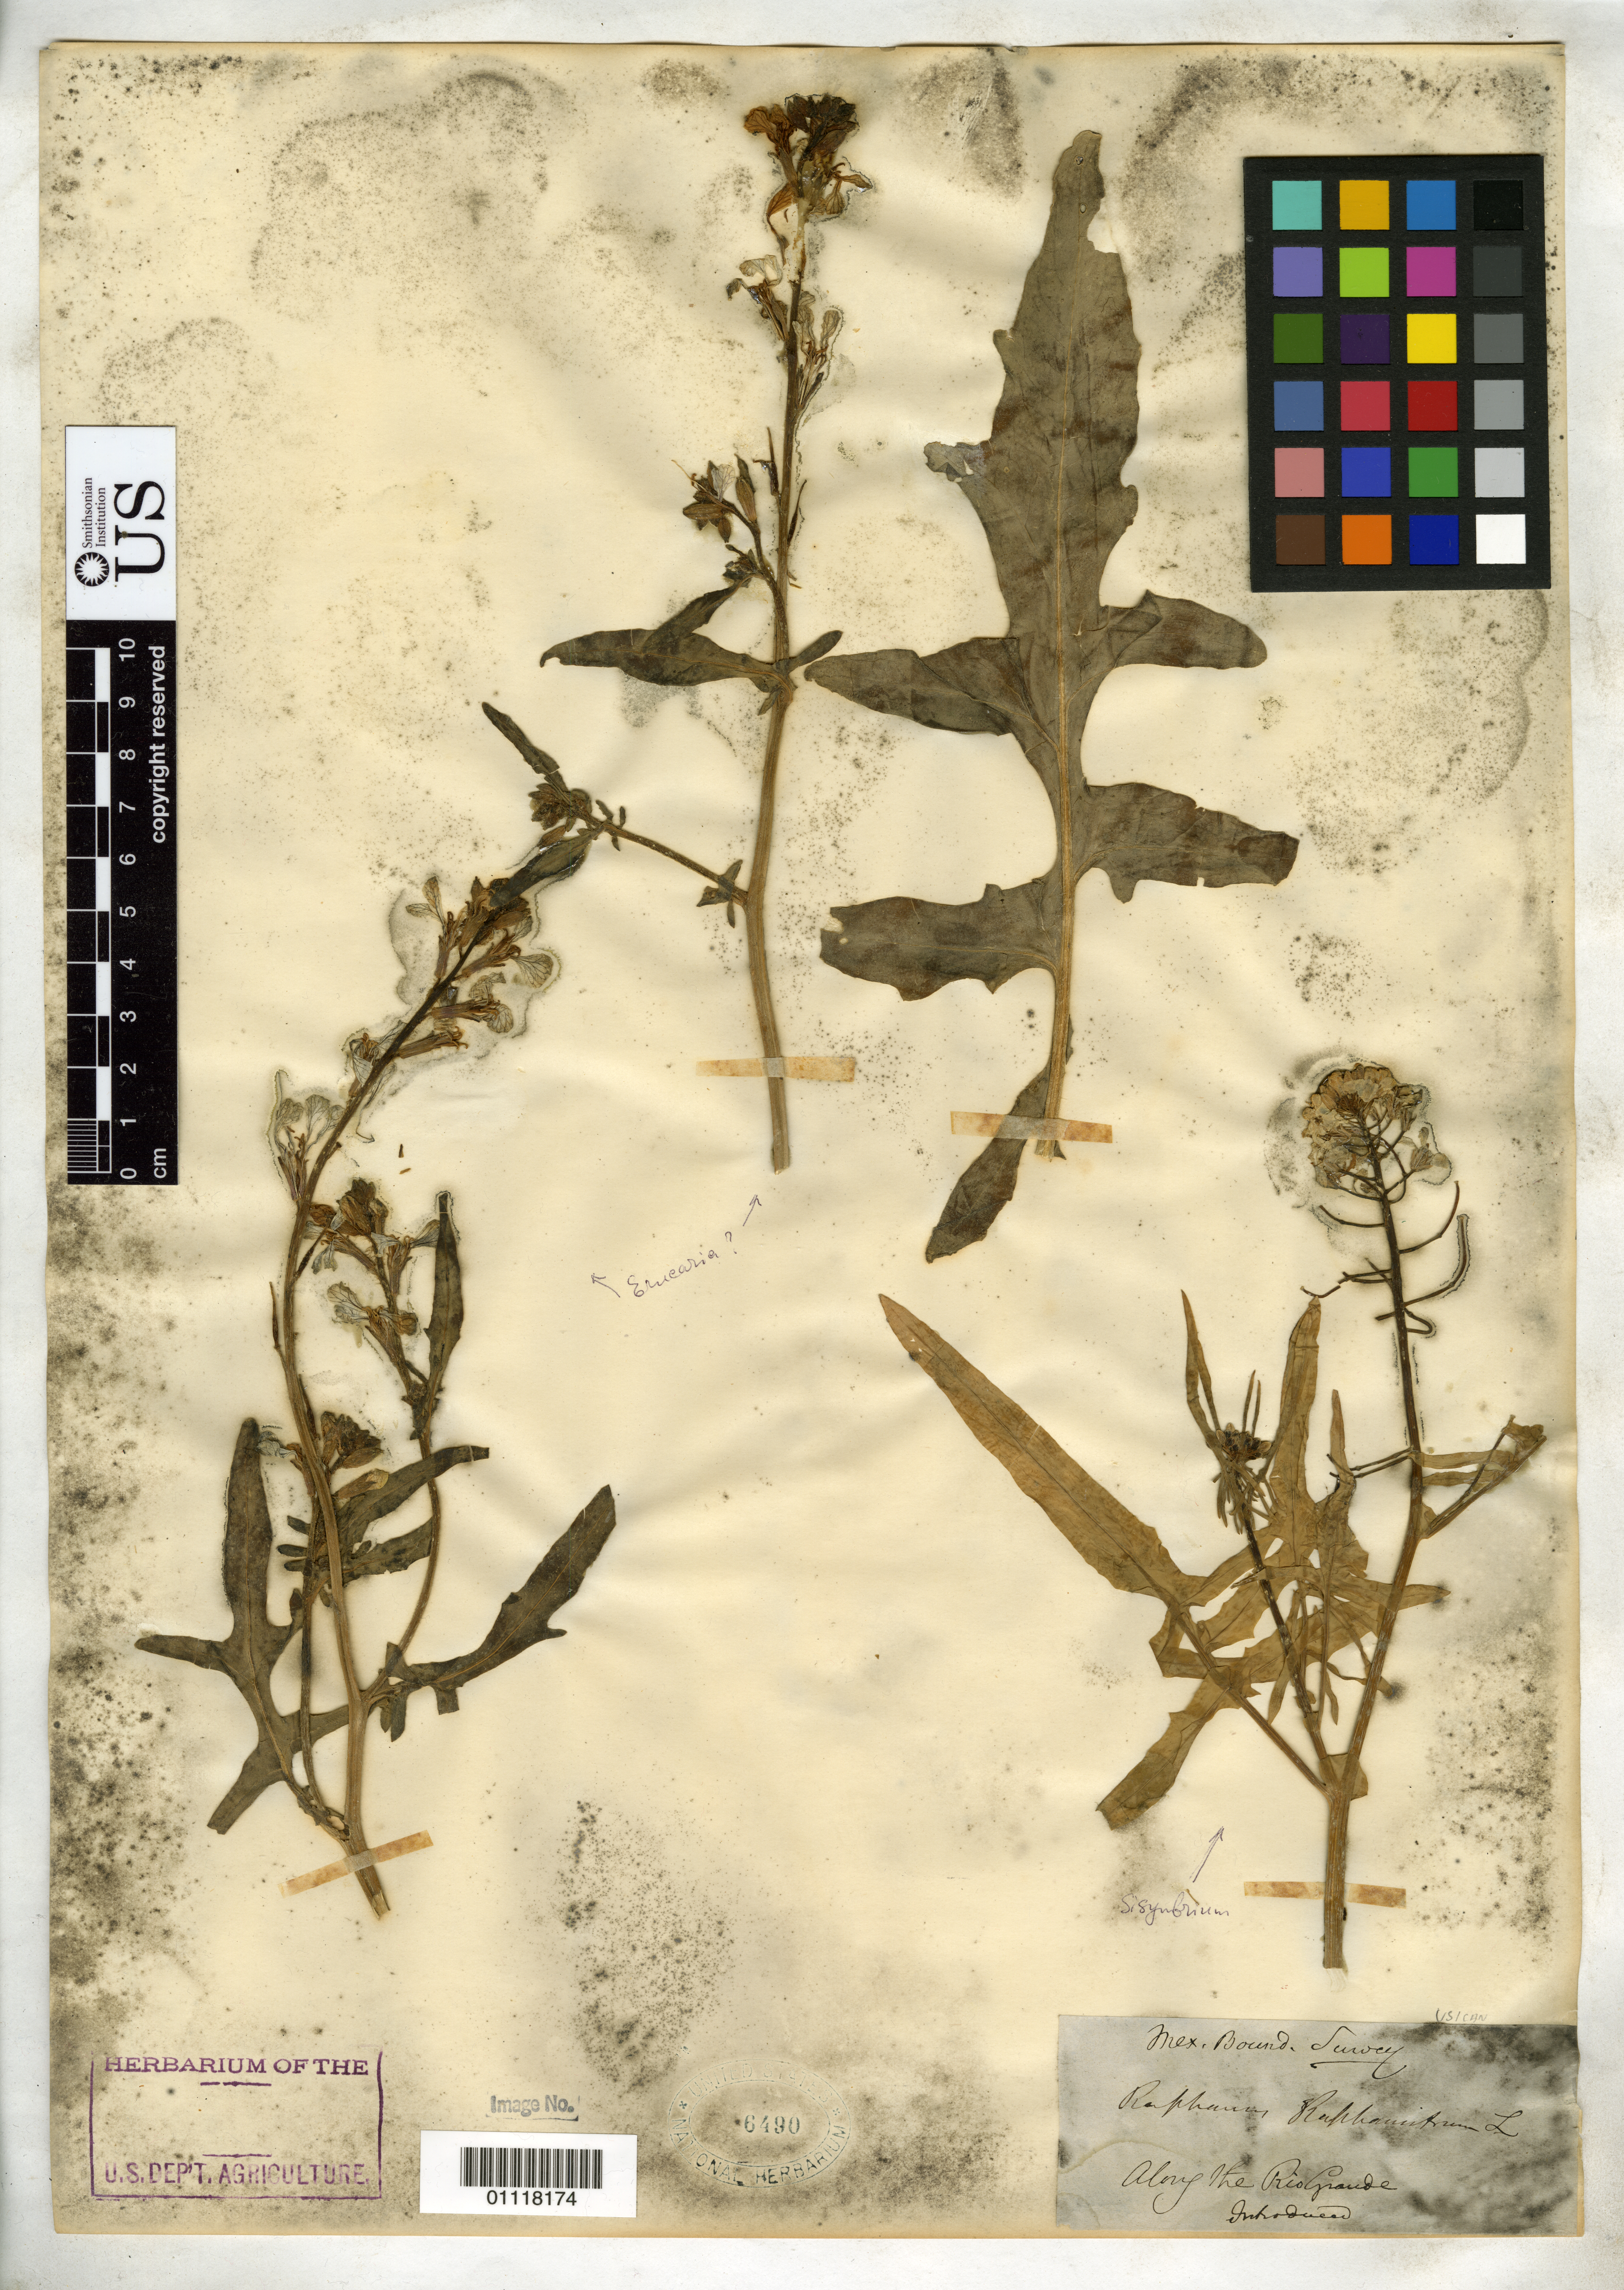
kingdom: Plantae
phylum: Tracheophyta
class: Magnoliopsida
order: Brassicales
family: Brassicaceae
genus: Raphanus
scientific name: Raphanus raphanistrum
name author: L.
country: United States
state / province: New Mexico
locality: Along the Rio Grande.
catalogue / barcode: US 6490